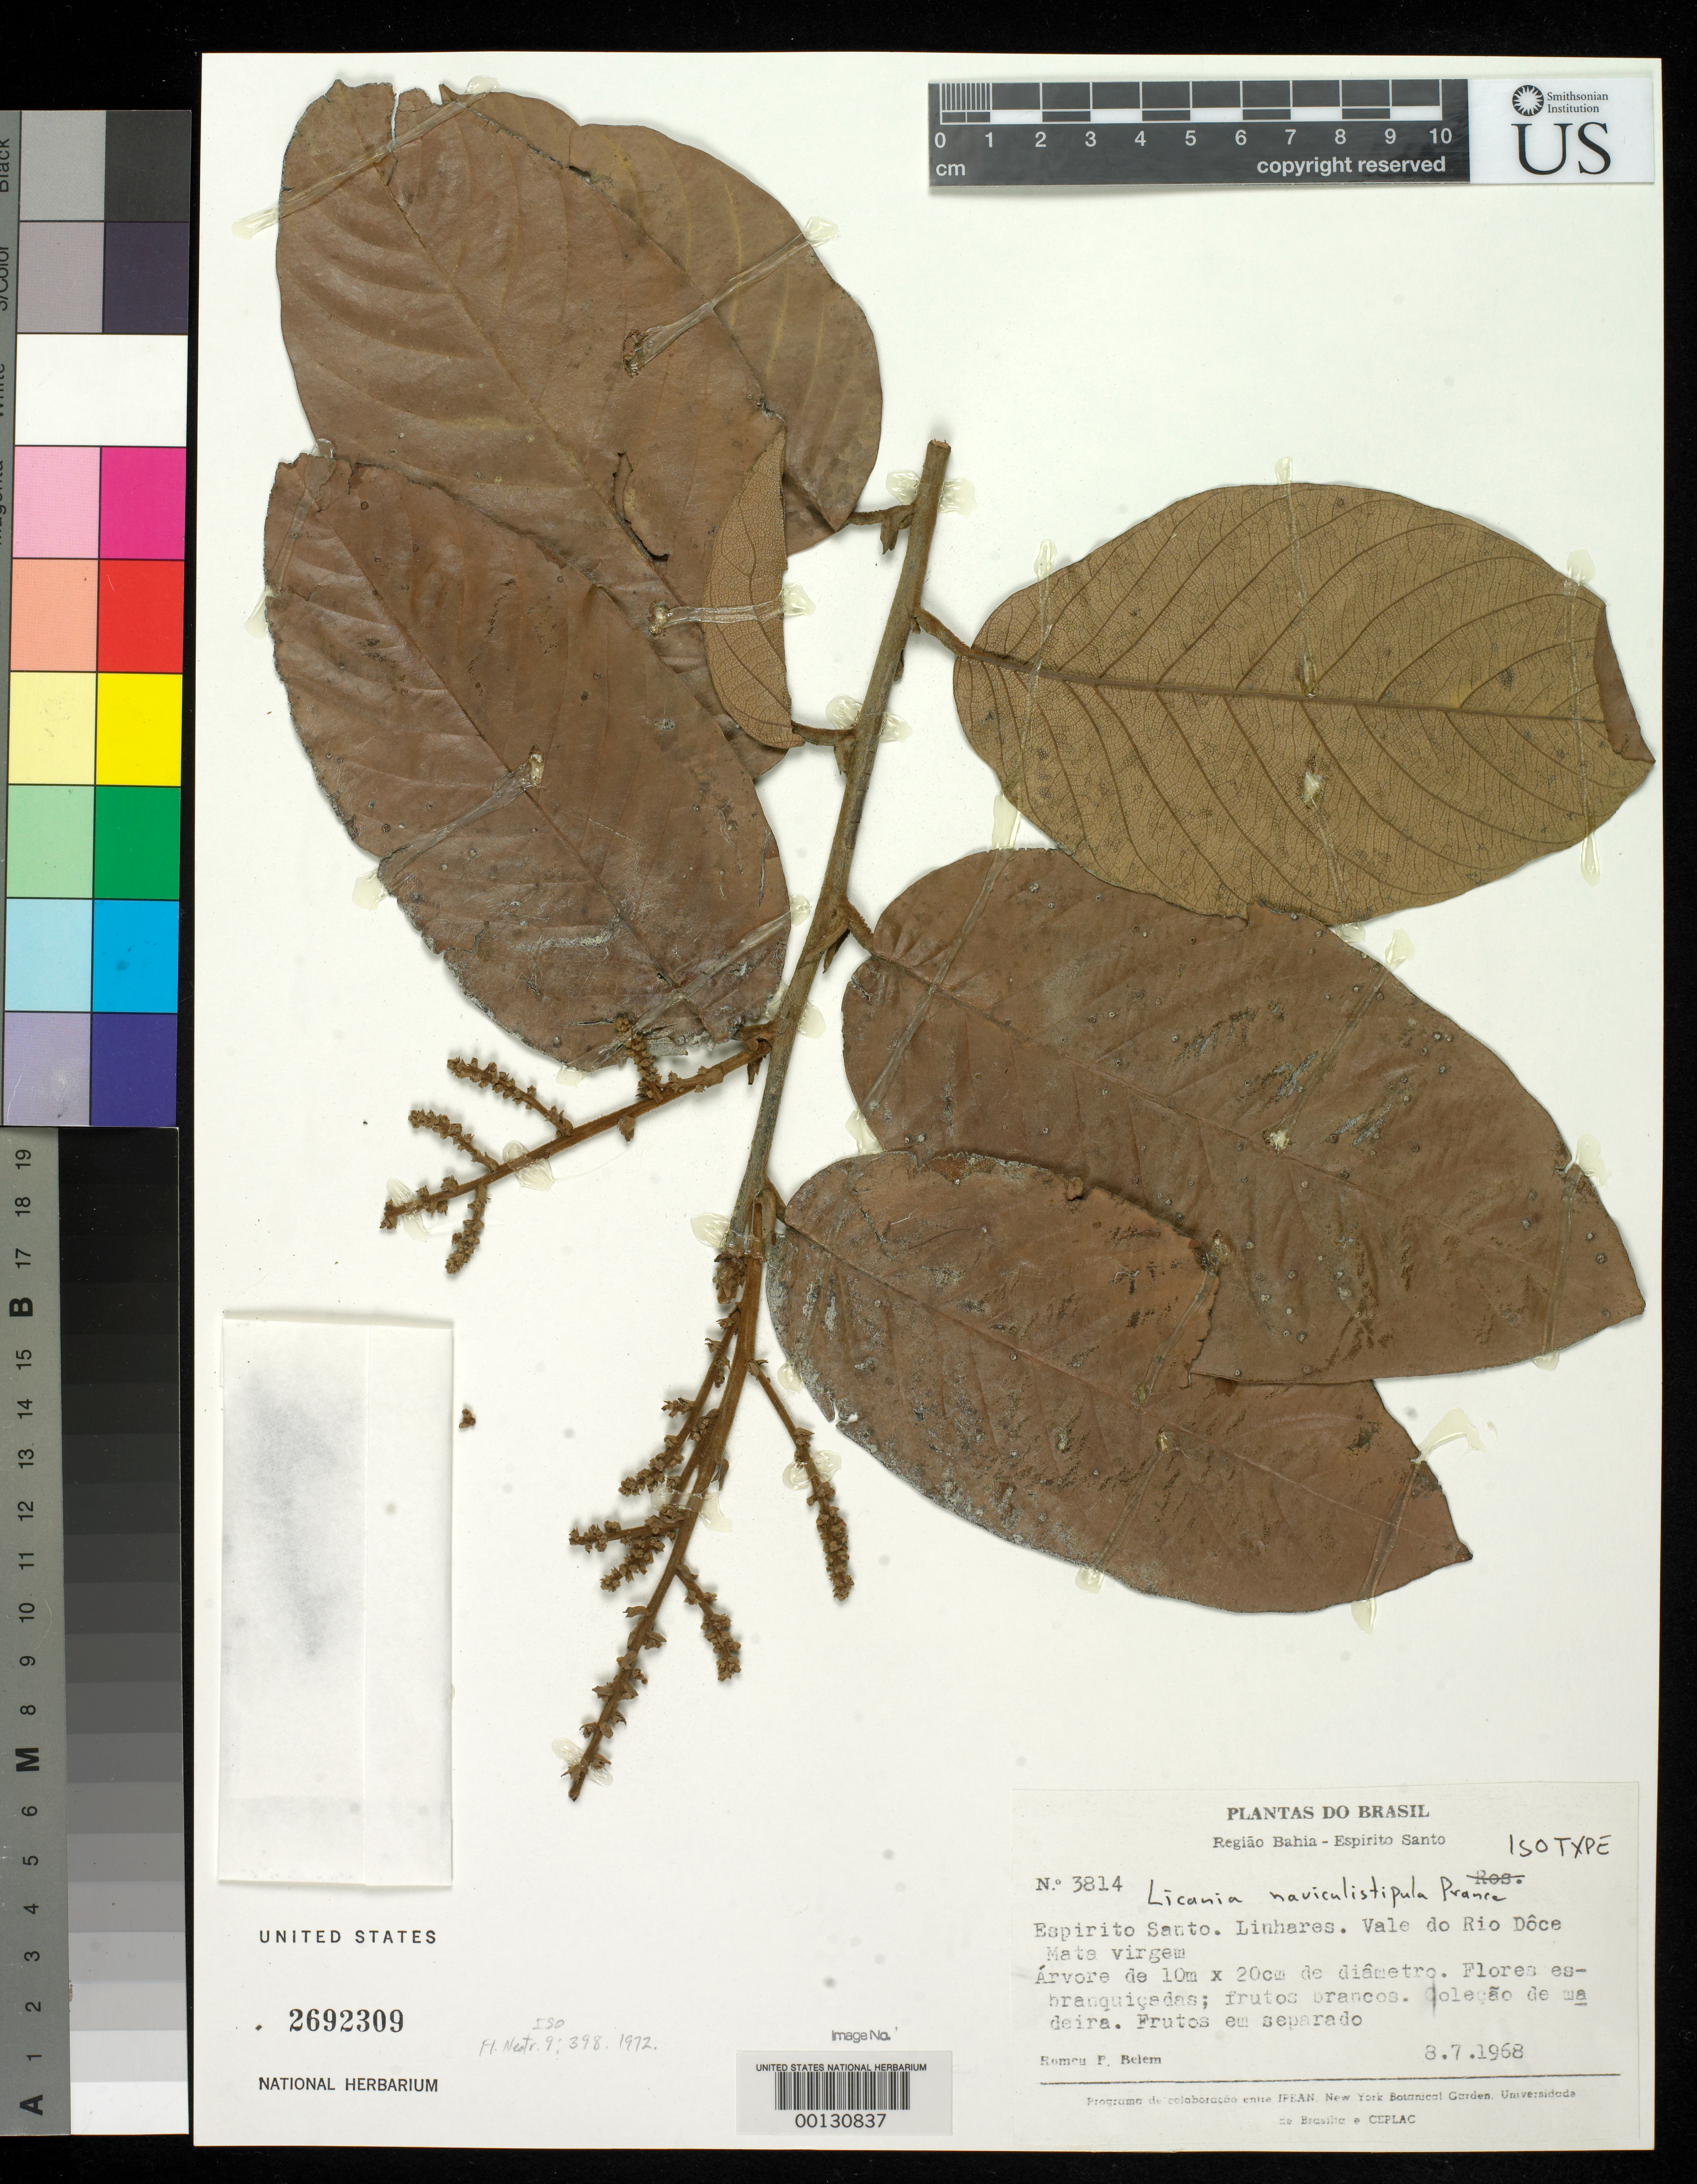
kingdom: Plantae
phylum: Tracheophyta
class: Magnoliopsida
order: Malpighiales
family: Chrysobalanaceae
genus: Licania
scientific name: Licania naviculistipula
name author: Prance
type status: Isotype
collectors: R. P. Belém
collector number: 3814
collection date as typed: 08 Aug 1968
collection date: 1968-08-08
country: Brazil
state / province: Bahia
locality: Espirito Santo, Llinhares, Vale do Rio Doce.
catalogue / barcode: US 2692309